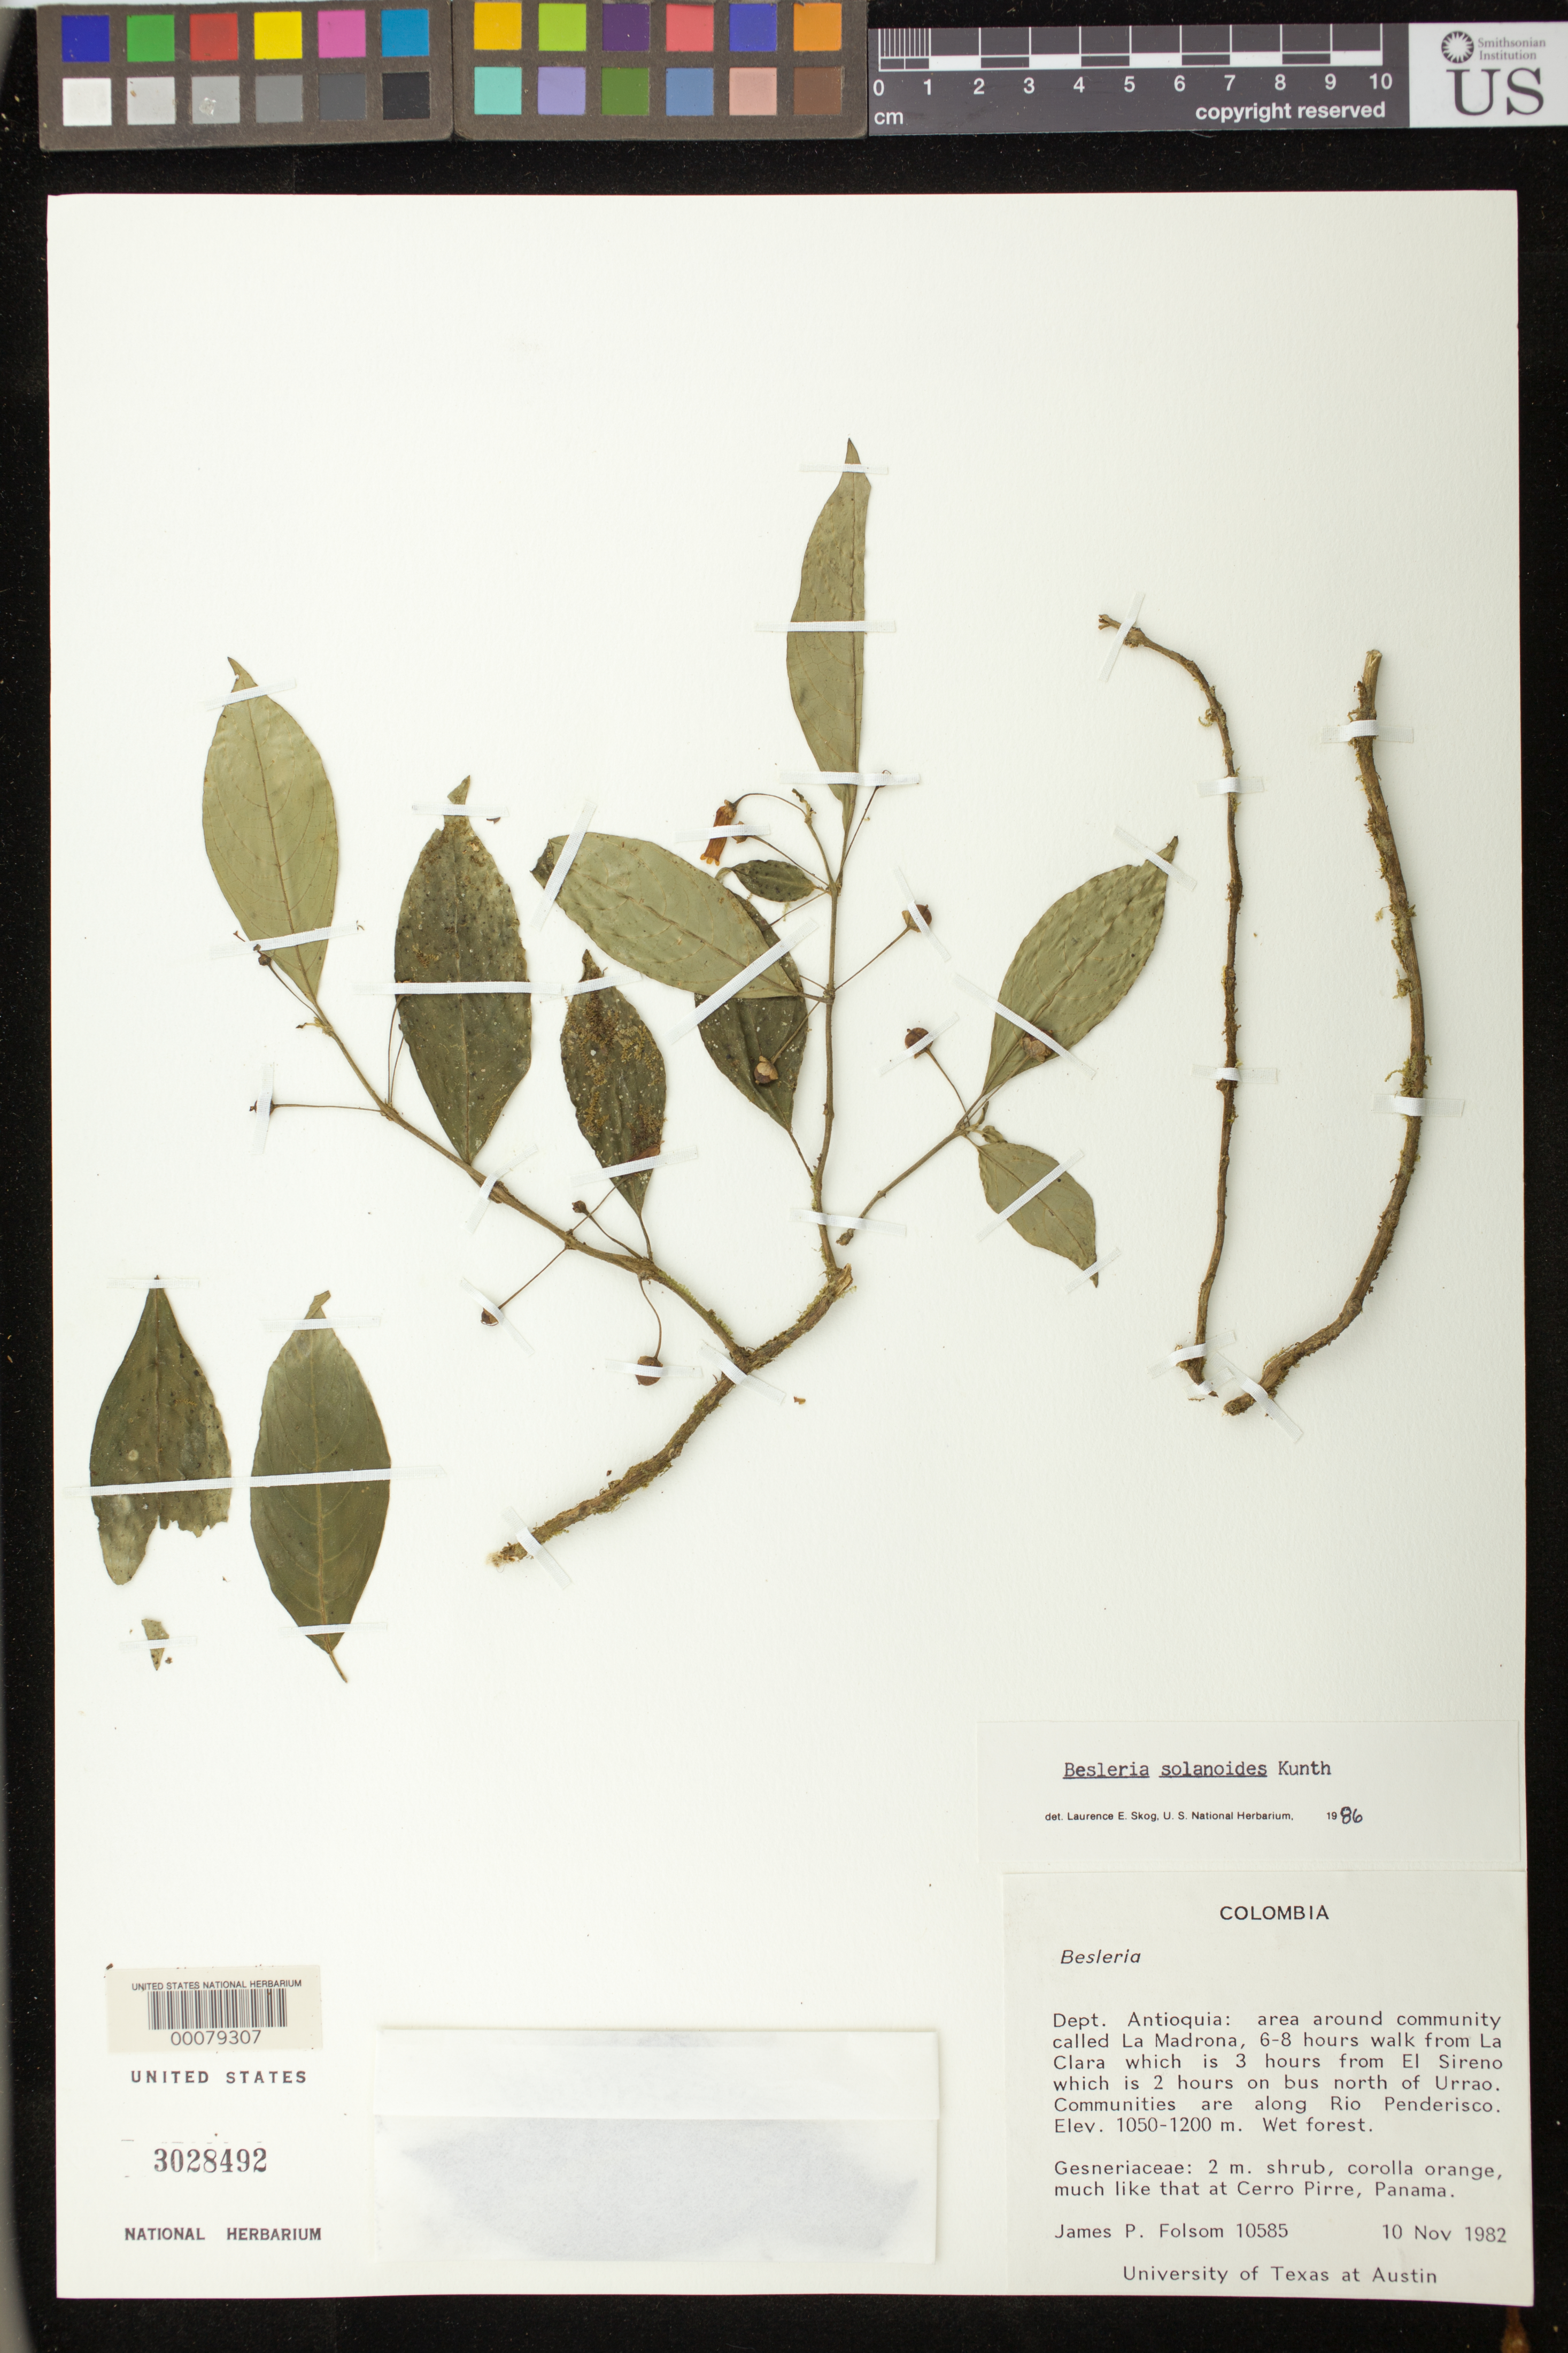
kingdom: Plantae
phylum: Tracheophyta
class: Magnoliopsida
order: Lamiales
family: Gesneriaceae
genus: Besleria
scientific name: Besleria solanoides var. solanoides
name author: Kunth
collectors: J. P. Folsom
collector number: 10585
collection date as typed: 10 Nov 1982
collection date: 1982-11-10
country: Colombia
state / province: Antioquia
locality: Area around community called La Madrona, 6-8 hrs walk from La Clara, 3 hrs from El Sireno, 2 hrs on bus N of Urrao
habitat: Wet forest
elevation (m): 1050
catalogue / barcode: US 3028492